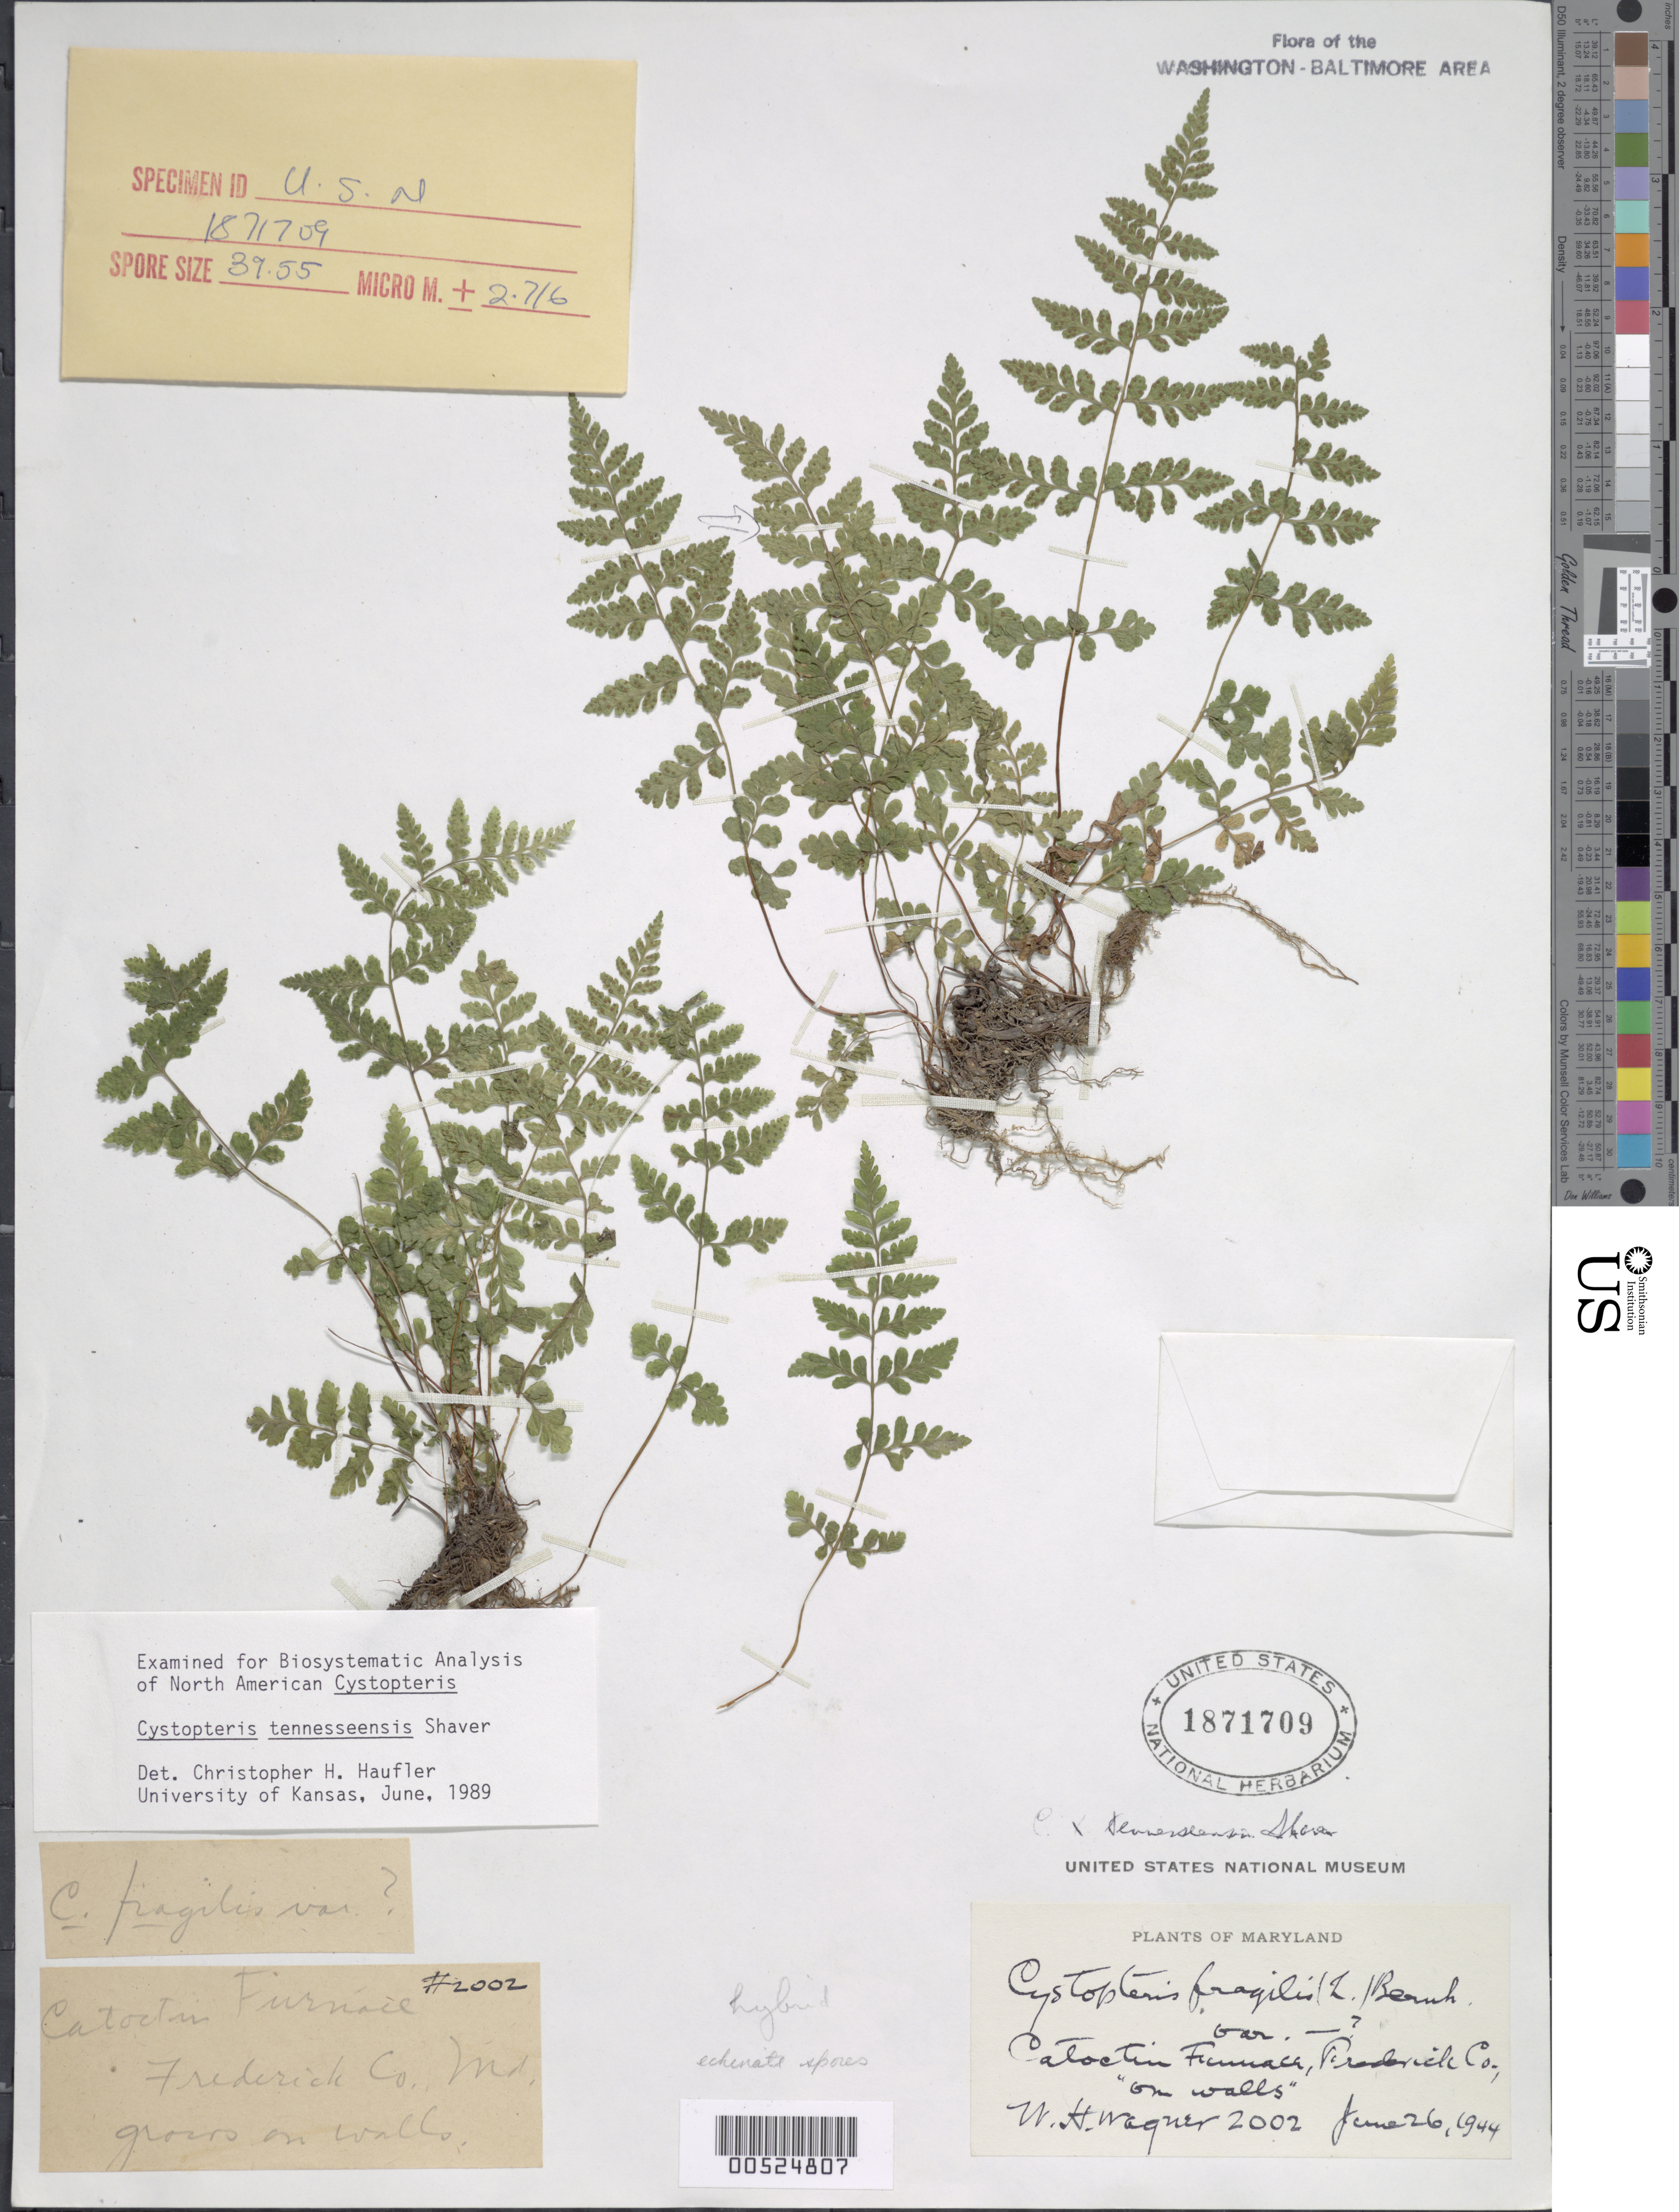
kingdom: Plantae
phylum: Tracheophyta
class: Polypodiopsida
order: Polypodiales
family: Cystopteridaceae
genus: Cystopteris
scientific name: Cystopteris tennesseensis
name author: Shaver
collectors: W. H. Wagner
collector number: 2002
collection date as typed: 26 Jun 1944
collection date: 1944-06-26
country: United States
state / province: Maryland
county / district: Frederick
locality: Catoctin Furnace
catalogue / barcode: US 1871709